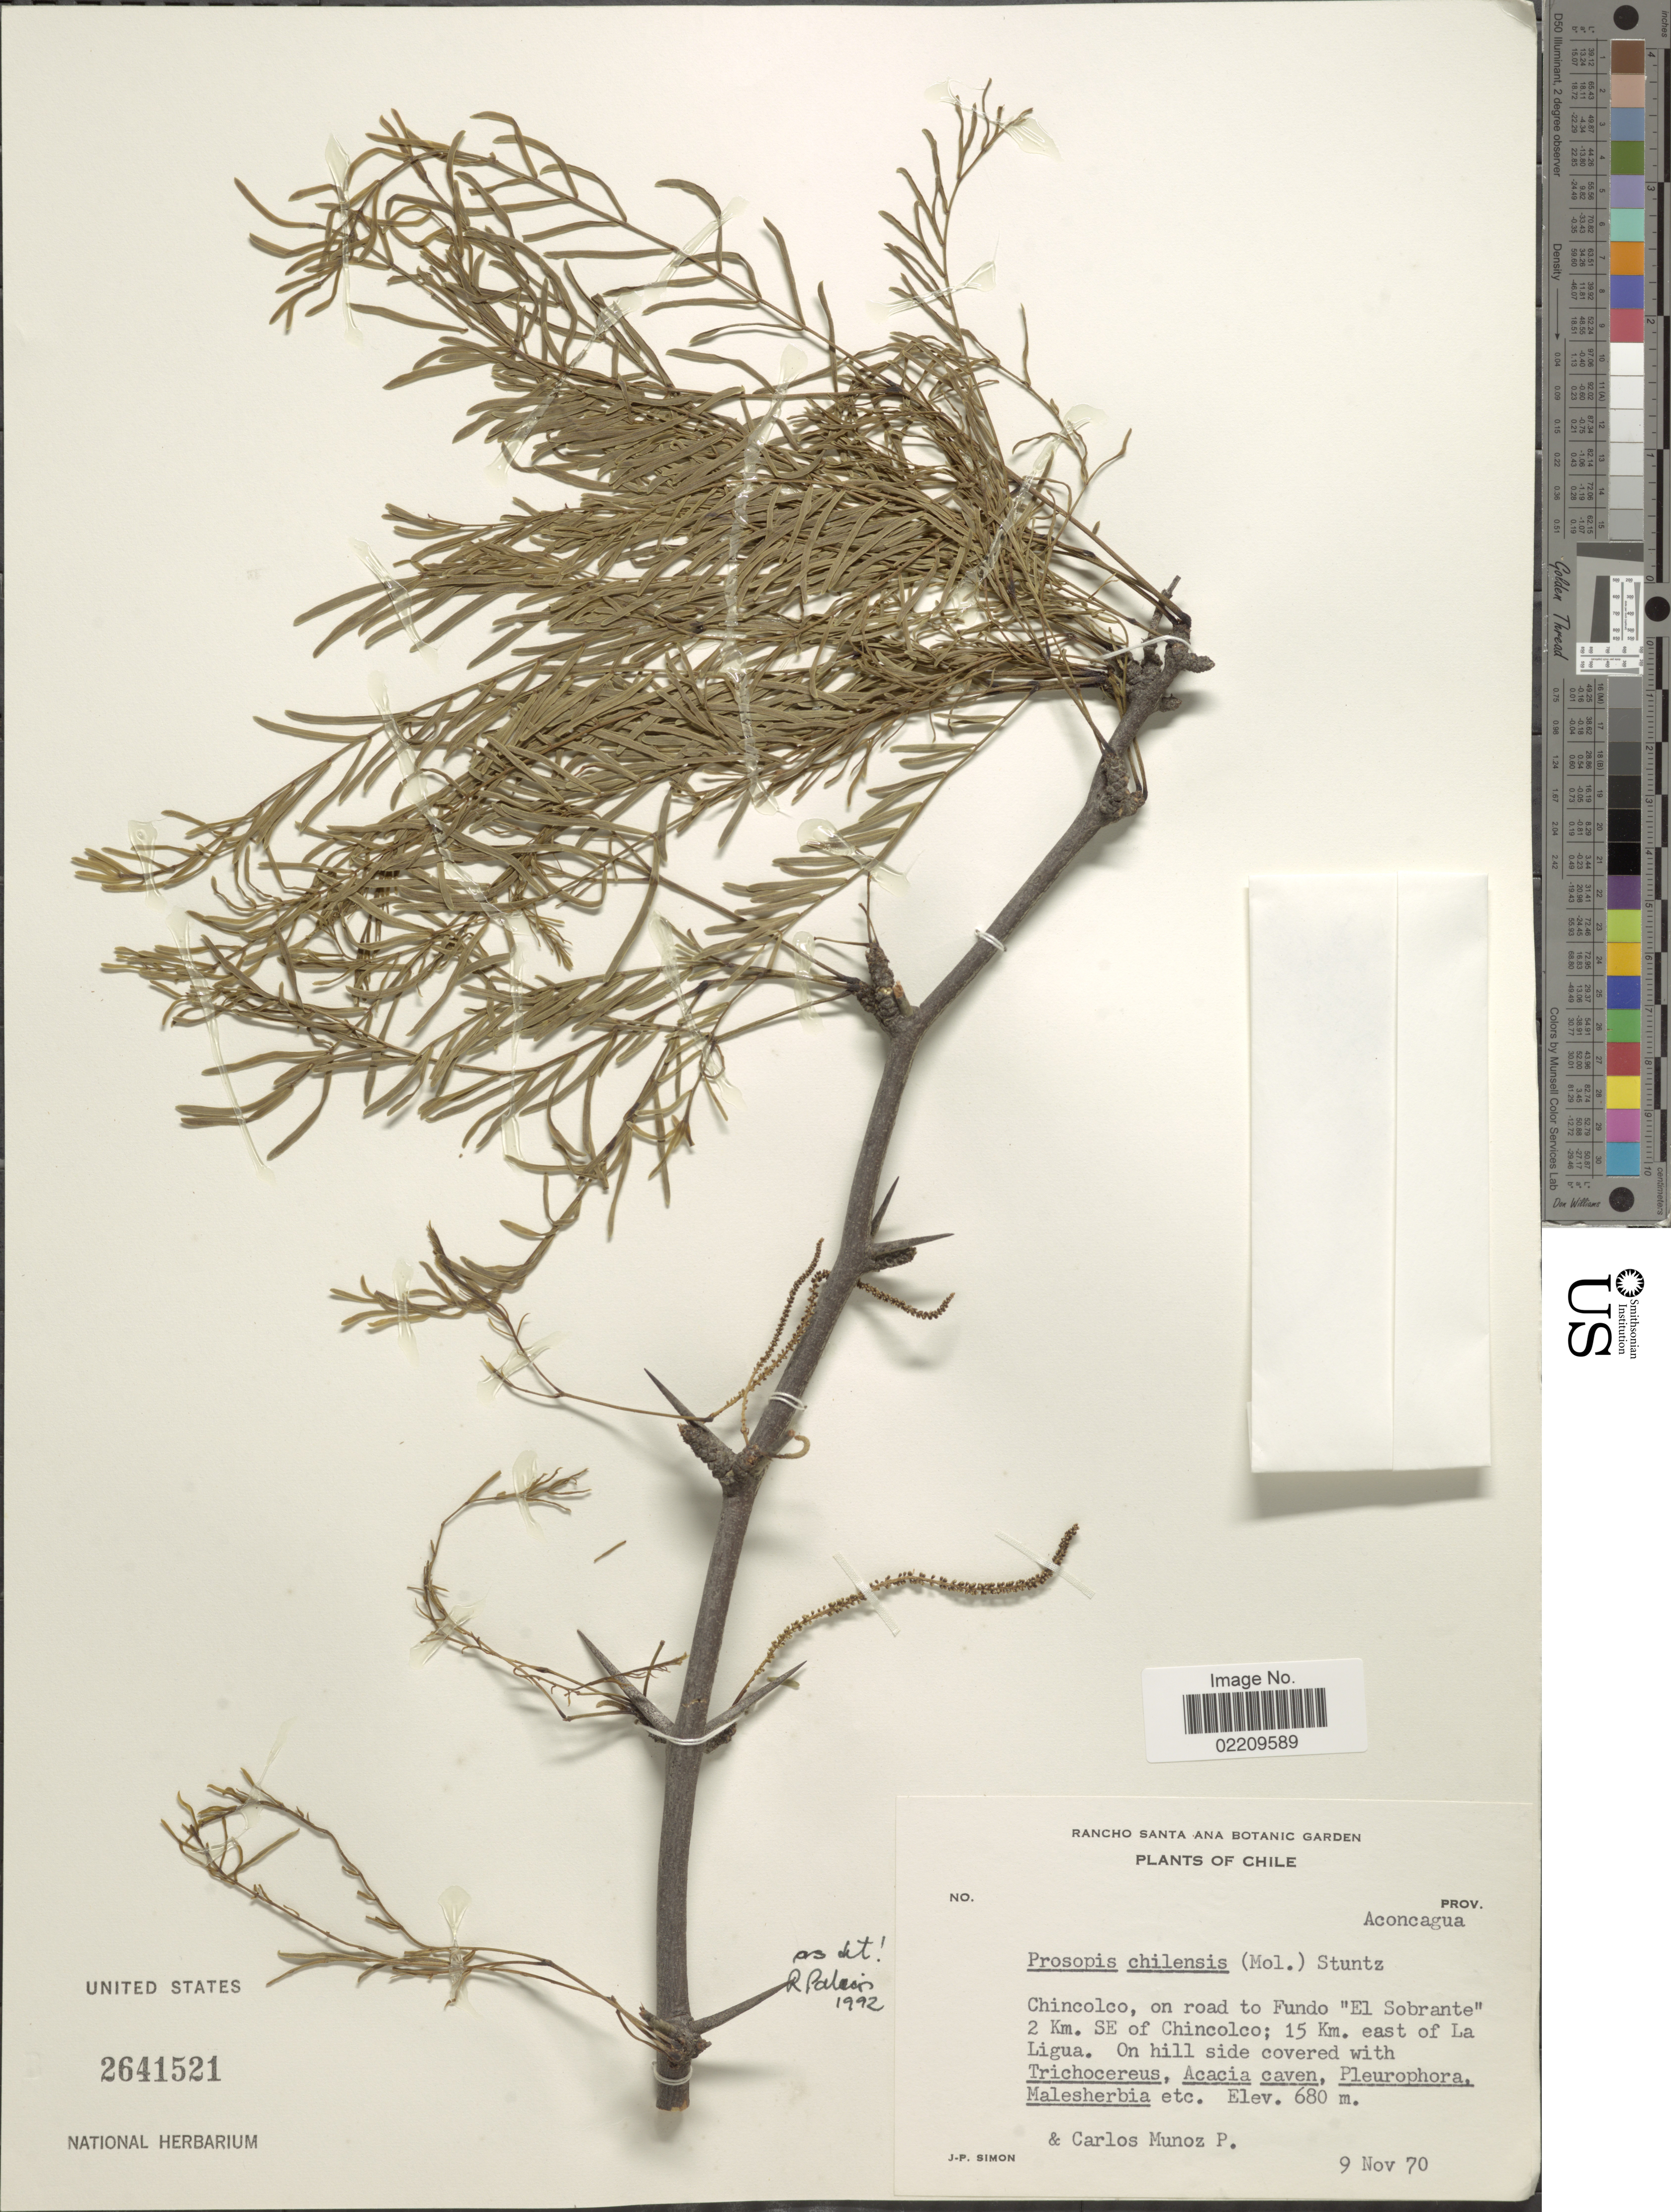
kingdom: Plantae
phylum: Tracheophyta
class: Magnoliopsida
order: Fabales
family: Fabaceae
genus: Neltuma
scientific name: Neltuma chilensis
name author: (Molina) C. E. Hughes & G.P. Lewis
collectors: J.-P. Simon & C. Munoz P.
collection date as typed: Transcribed d/m/y: 9/11/70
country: Chile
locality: Prov.: Aconcagua. Chincolco, on road to Fundo "El Sobranto", 2 Km. SE of Chincolco; 15 Km. east of La Ligua.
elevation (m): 680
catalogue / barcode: US 2641521